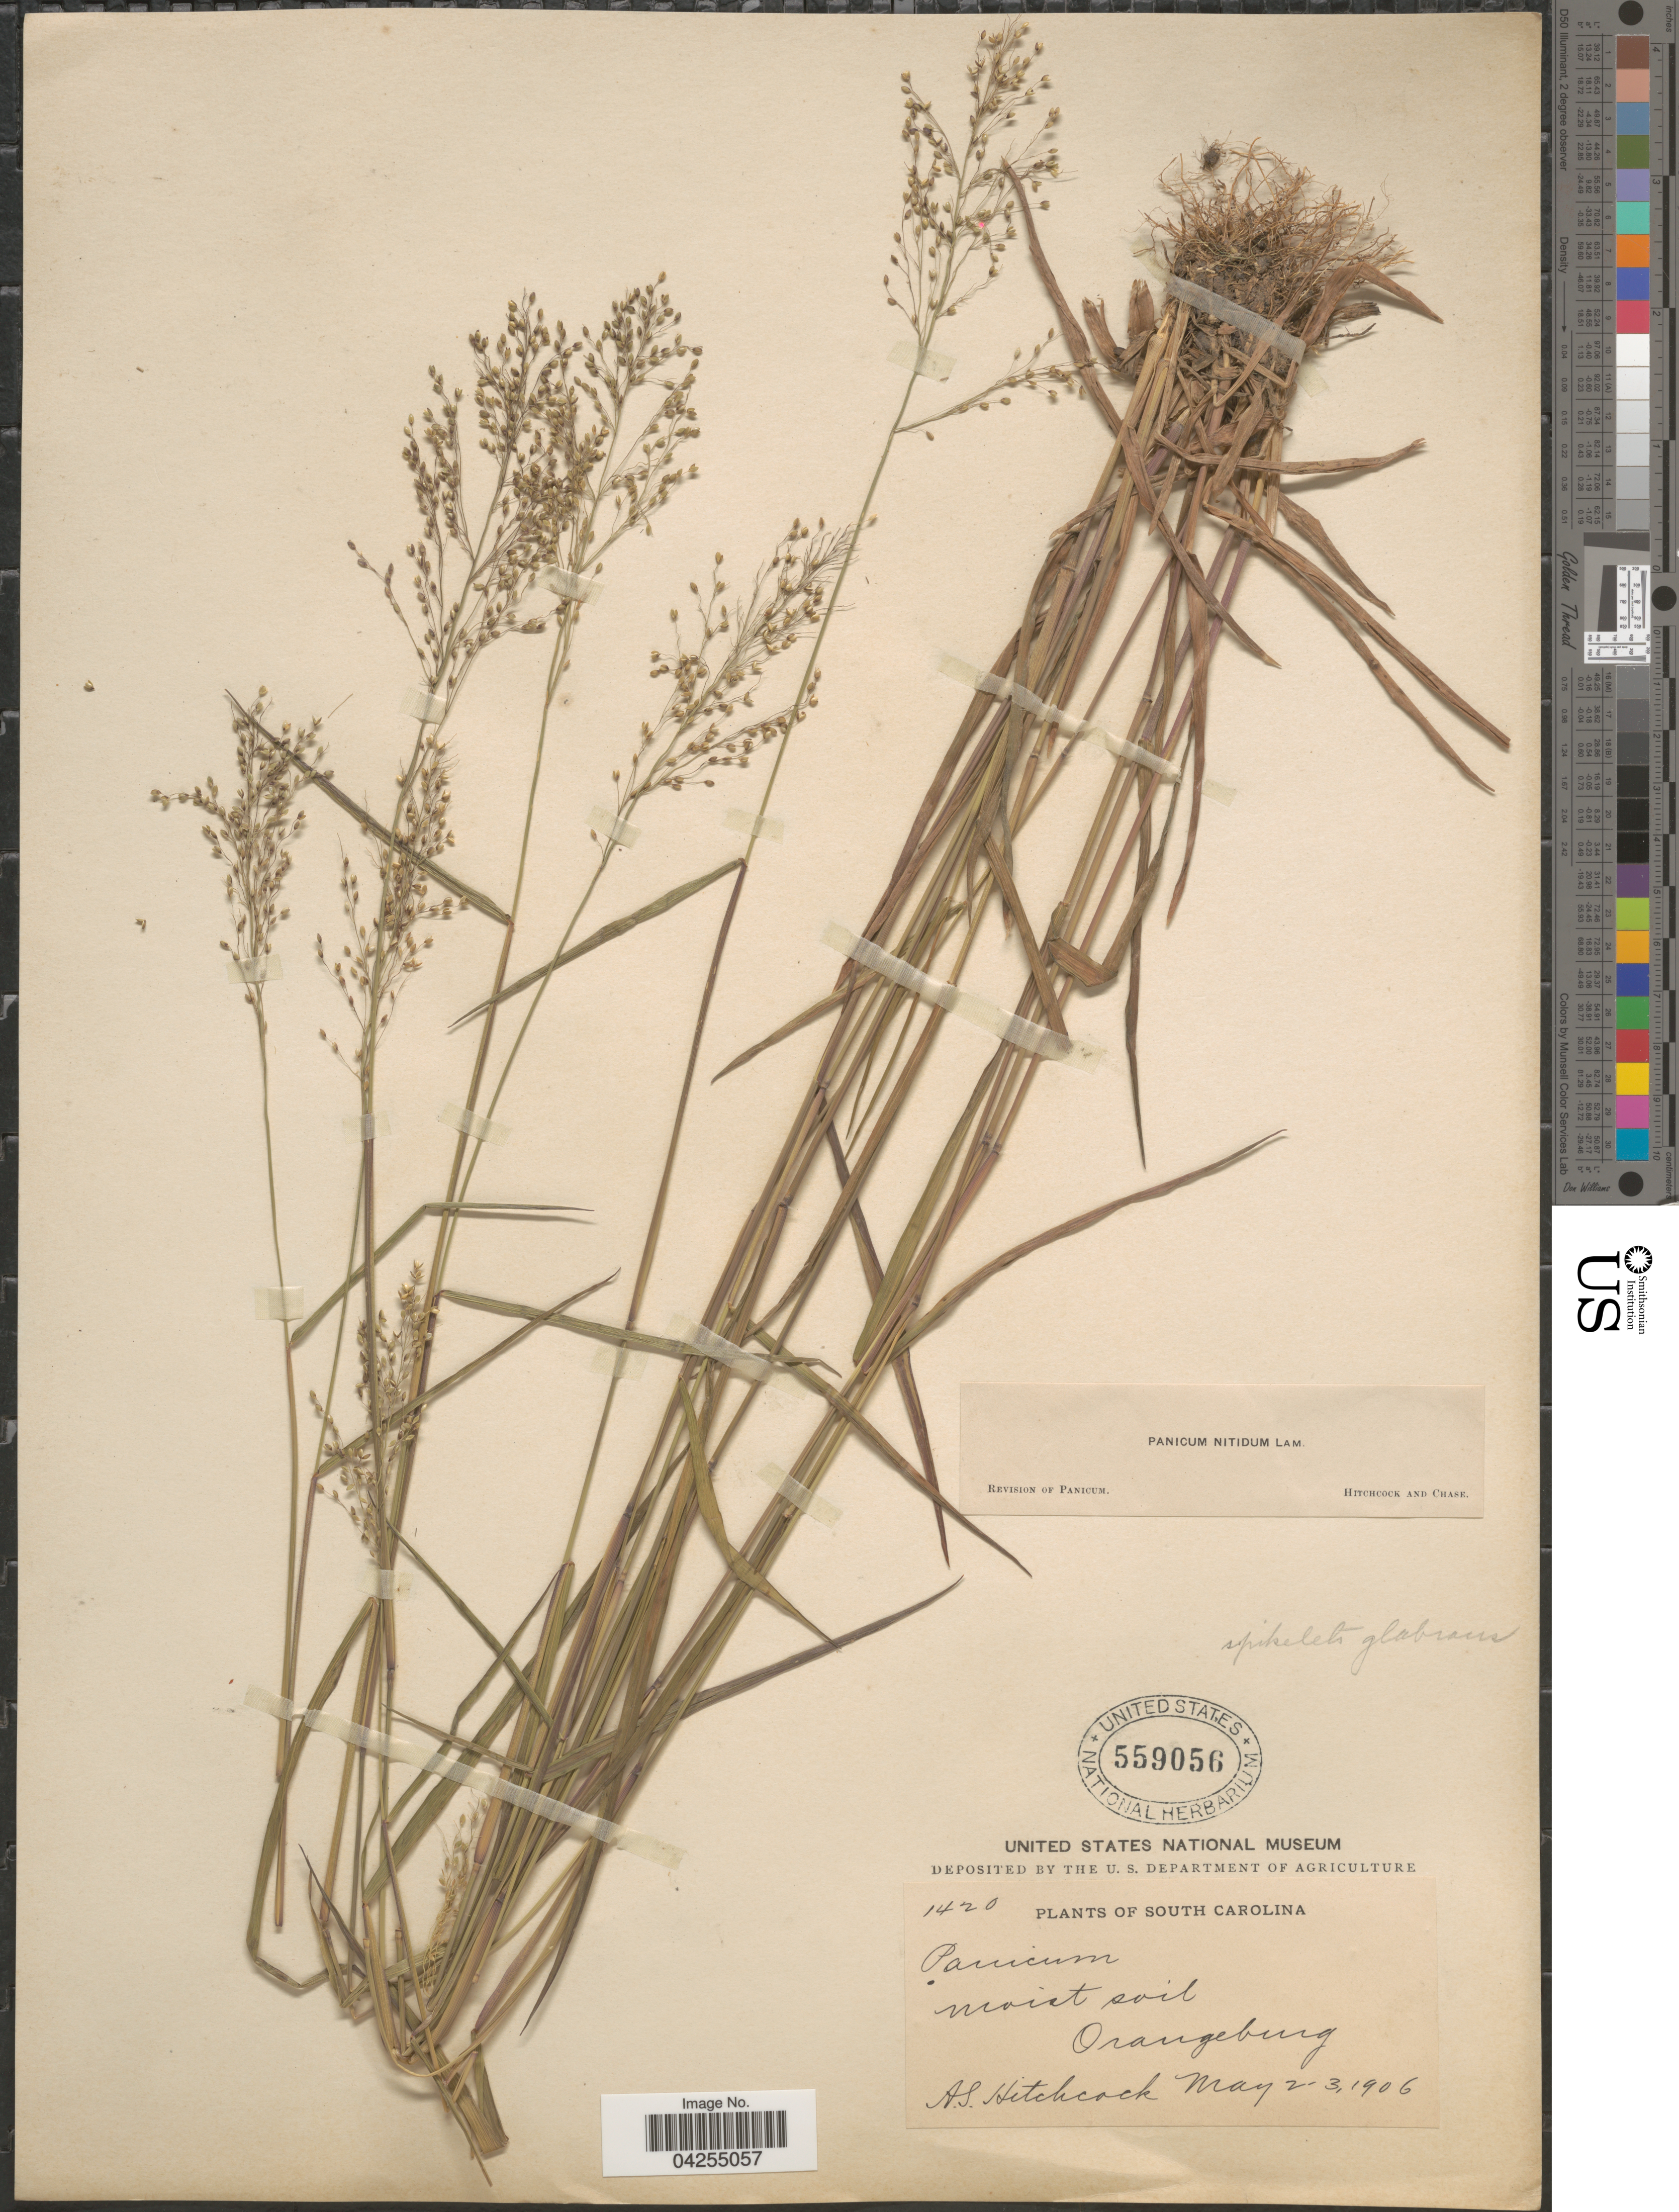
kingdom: Plantae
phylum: Tracheophyta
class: Liliopsida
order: Poales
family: Poaceae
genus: Dichanthelium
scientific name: Dichanthelium dichotomum var. dichotomum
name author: (L.) Gould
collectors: A. S. Hitchcock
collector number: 1420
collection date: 1906-05-02/1906-05-03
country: United States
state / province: South Carolina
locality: Moist soil Orangeburg.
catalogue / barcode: US 559056